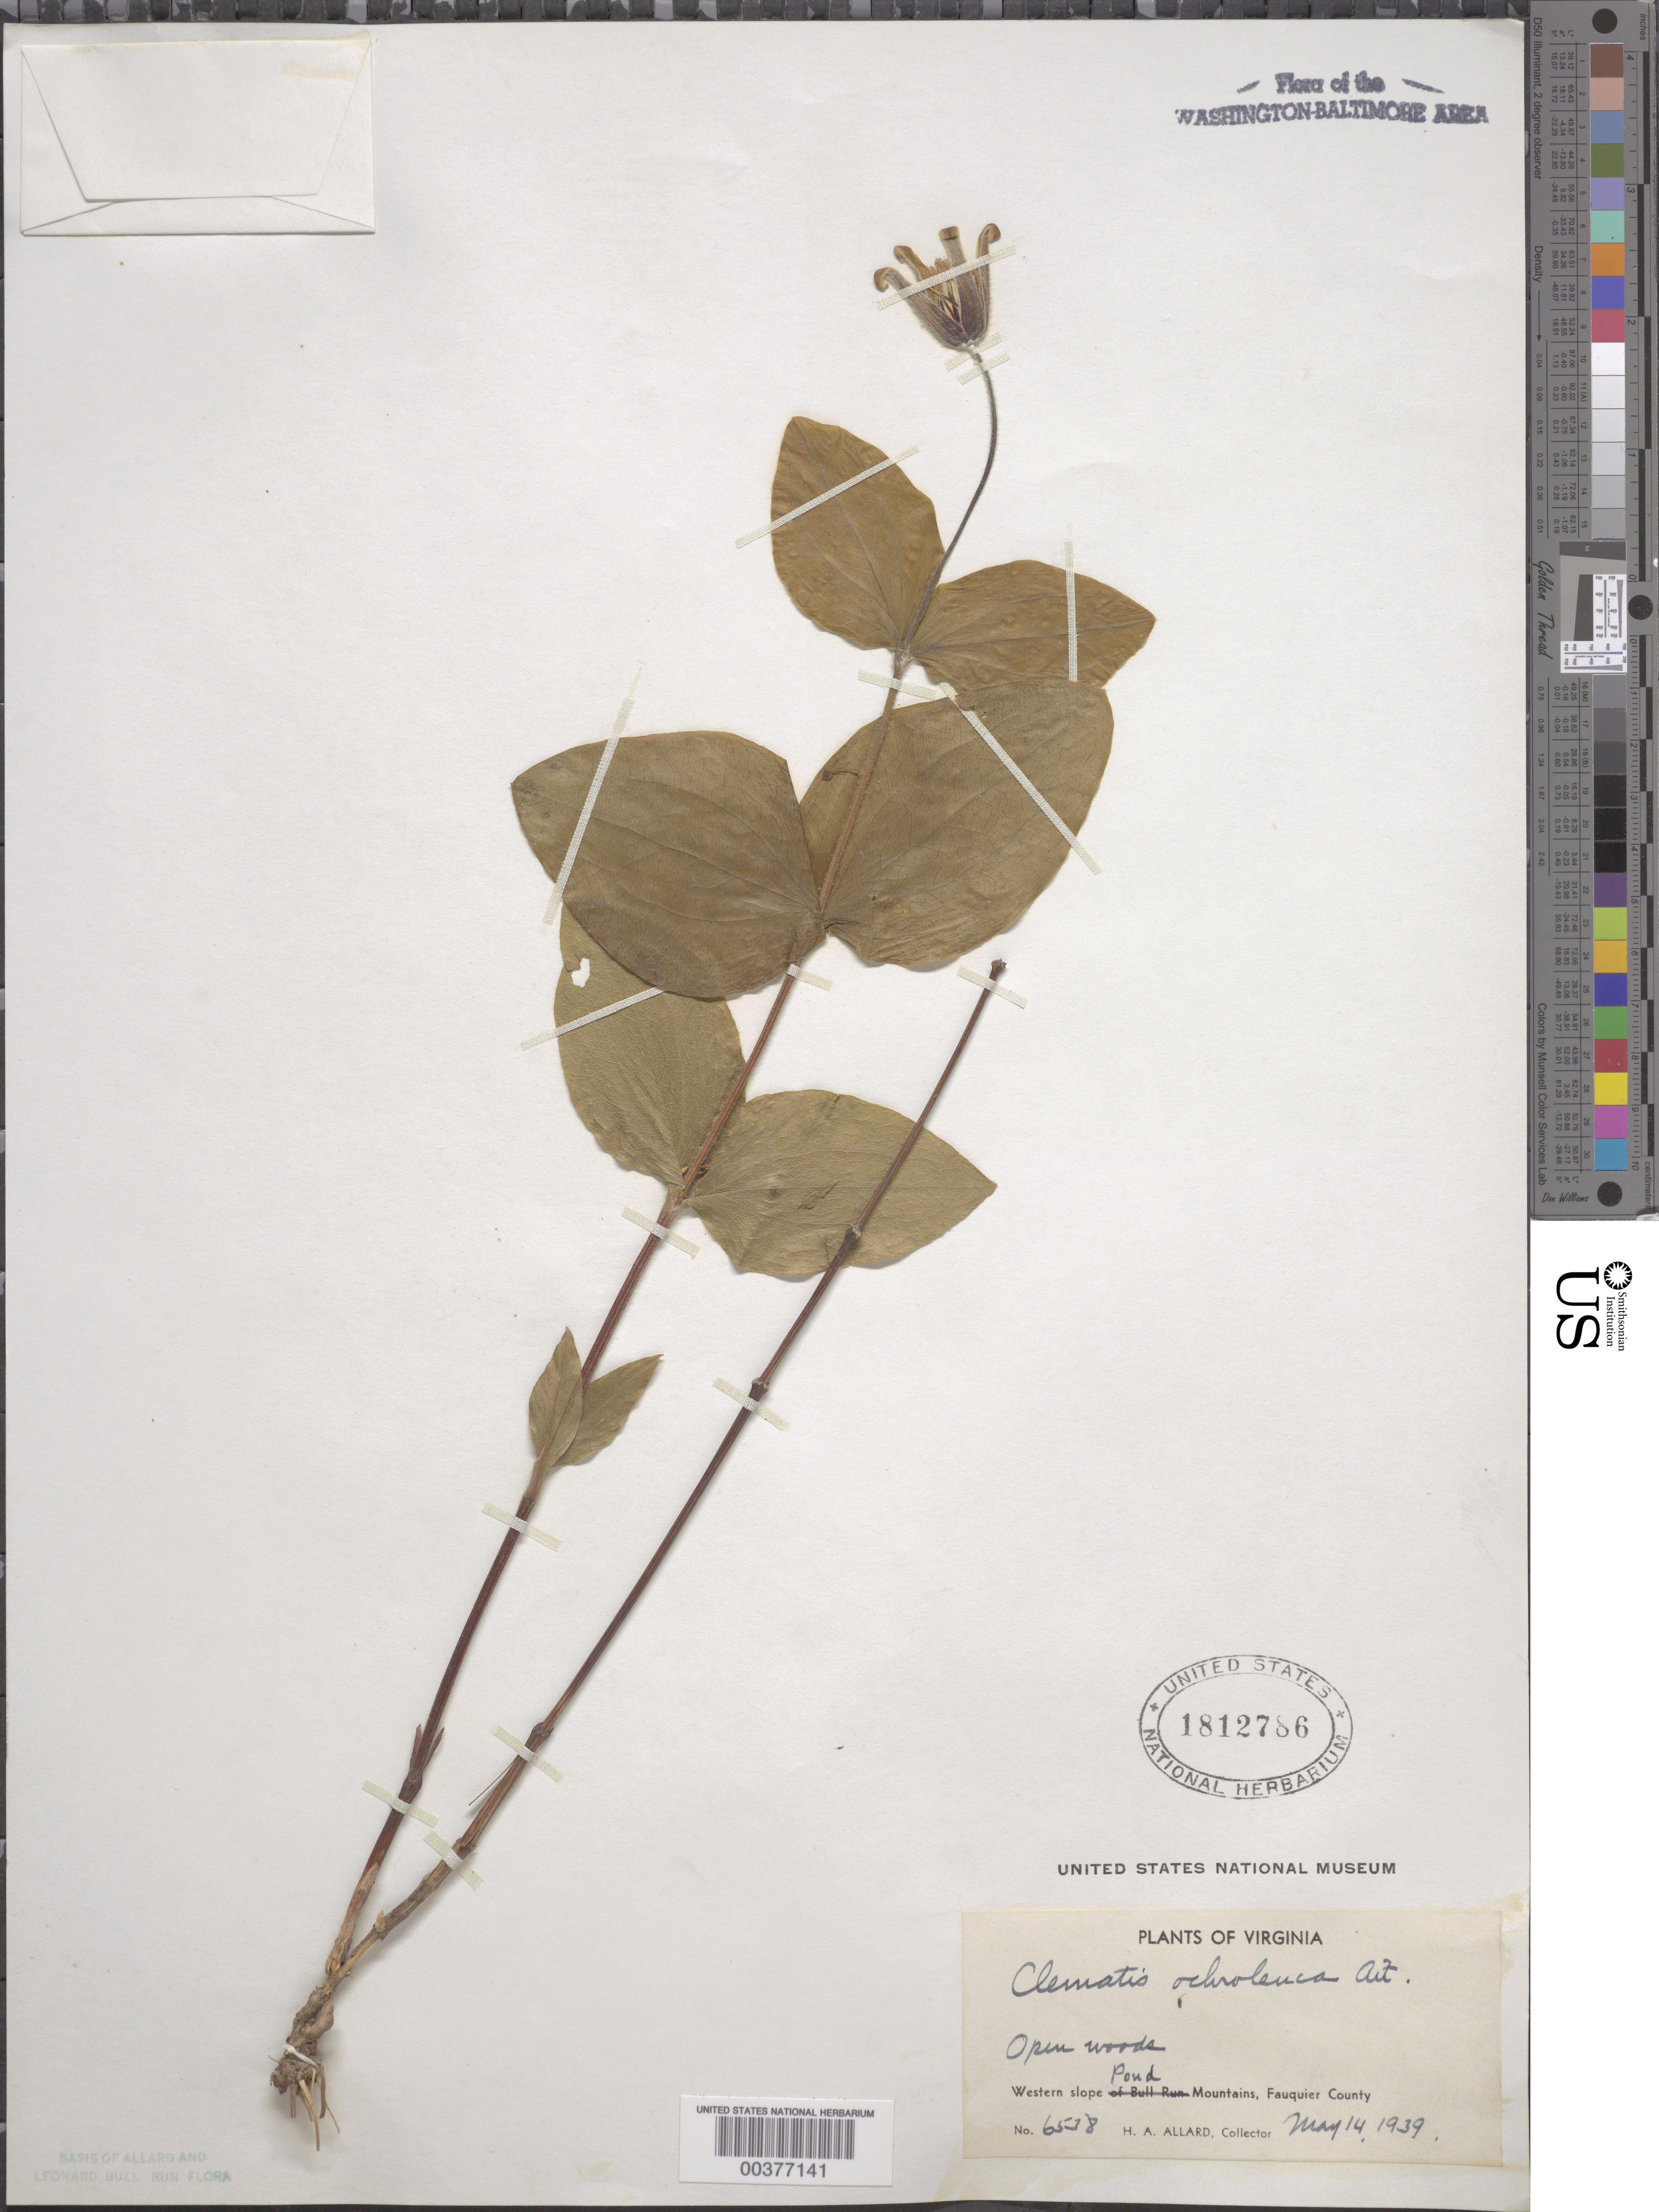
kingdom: Plantae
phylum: Tracheophyta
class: Magnoliopsida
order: Ranunculales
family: Ranunculaceae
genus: Clematis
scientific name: Clematis ochroleuca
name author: Aiton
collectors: H. A. Allard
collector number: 6538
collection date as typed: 14 May 1939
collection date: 1939-05-14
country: United States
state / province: Virginia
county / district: Fauquier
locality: Pond Mountain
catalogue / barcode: US 1812786